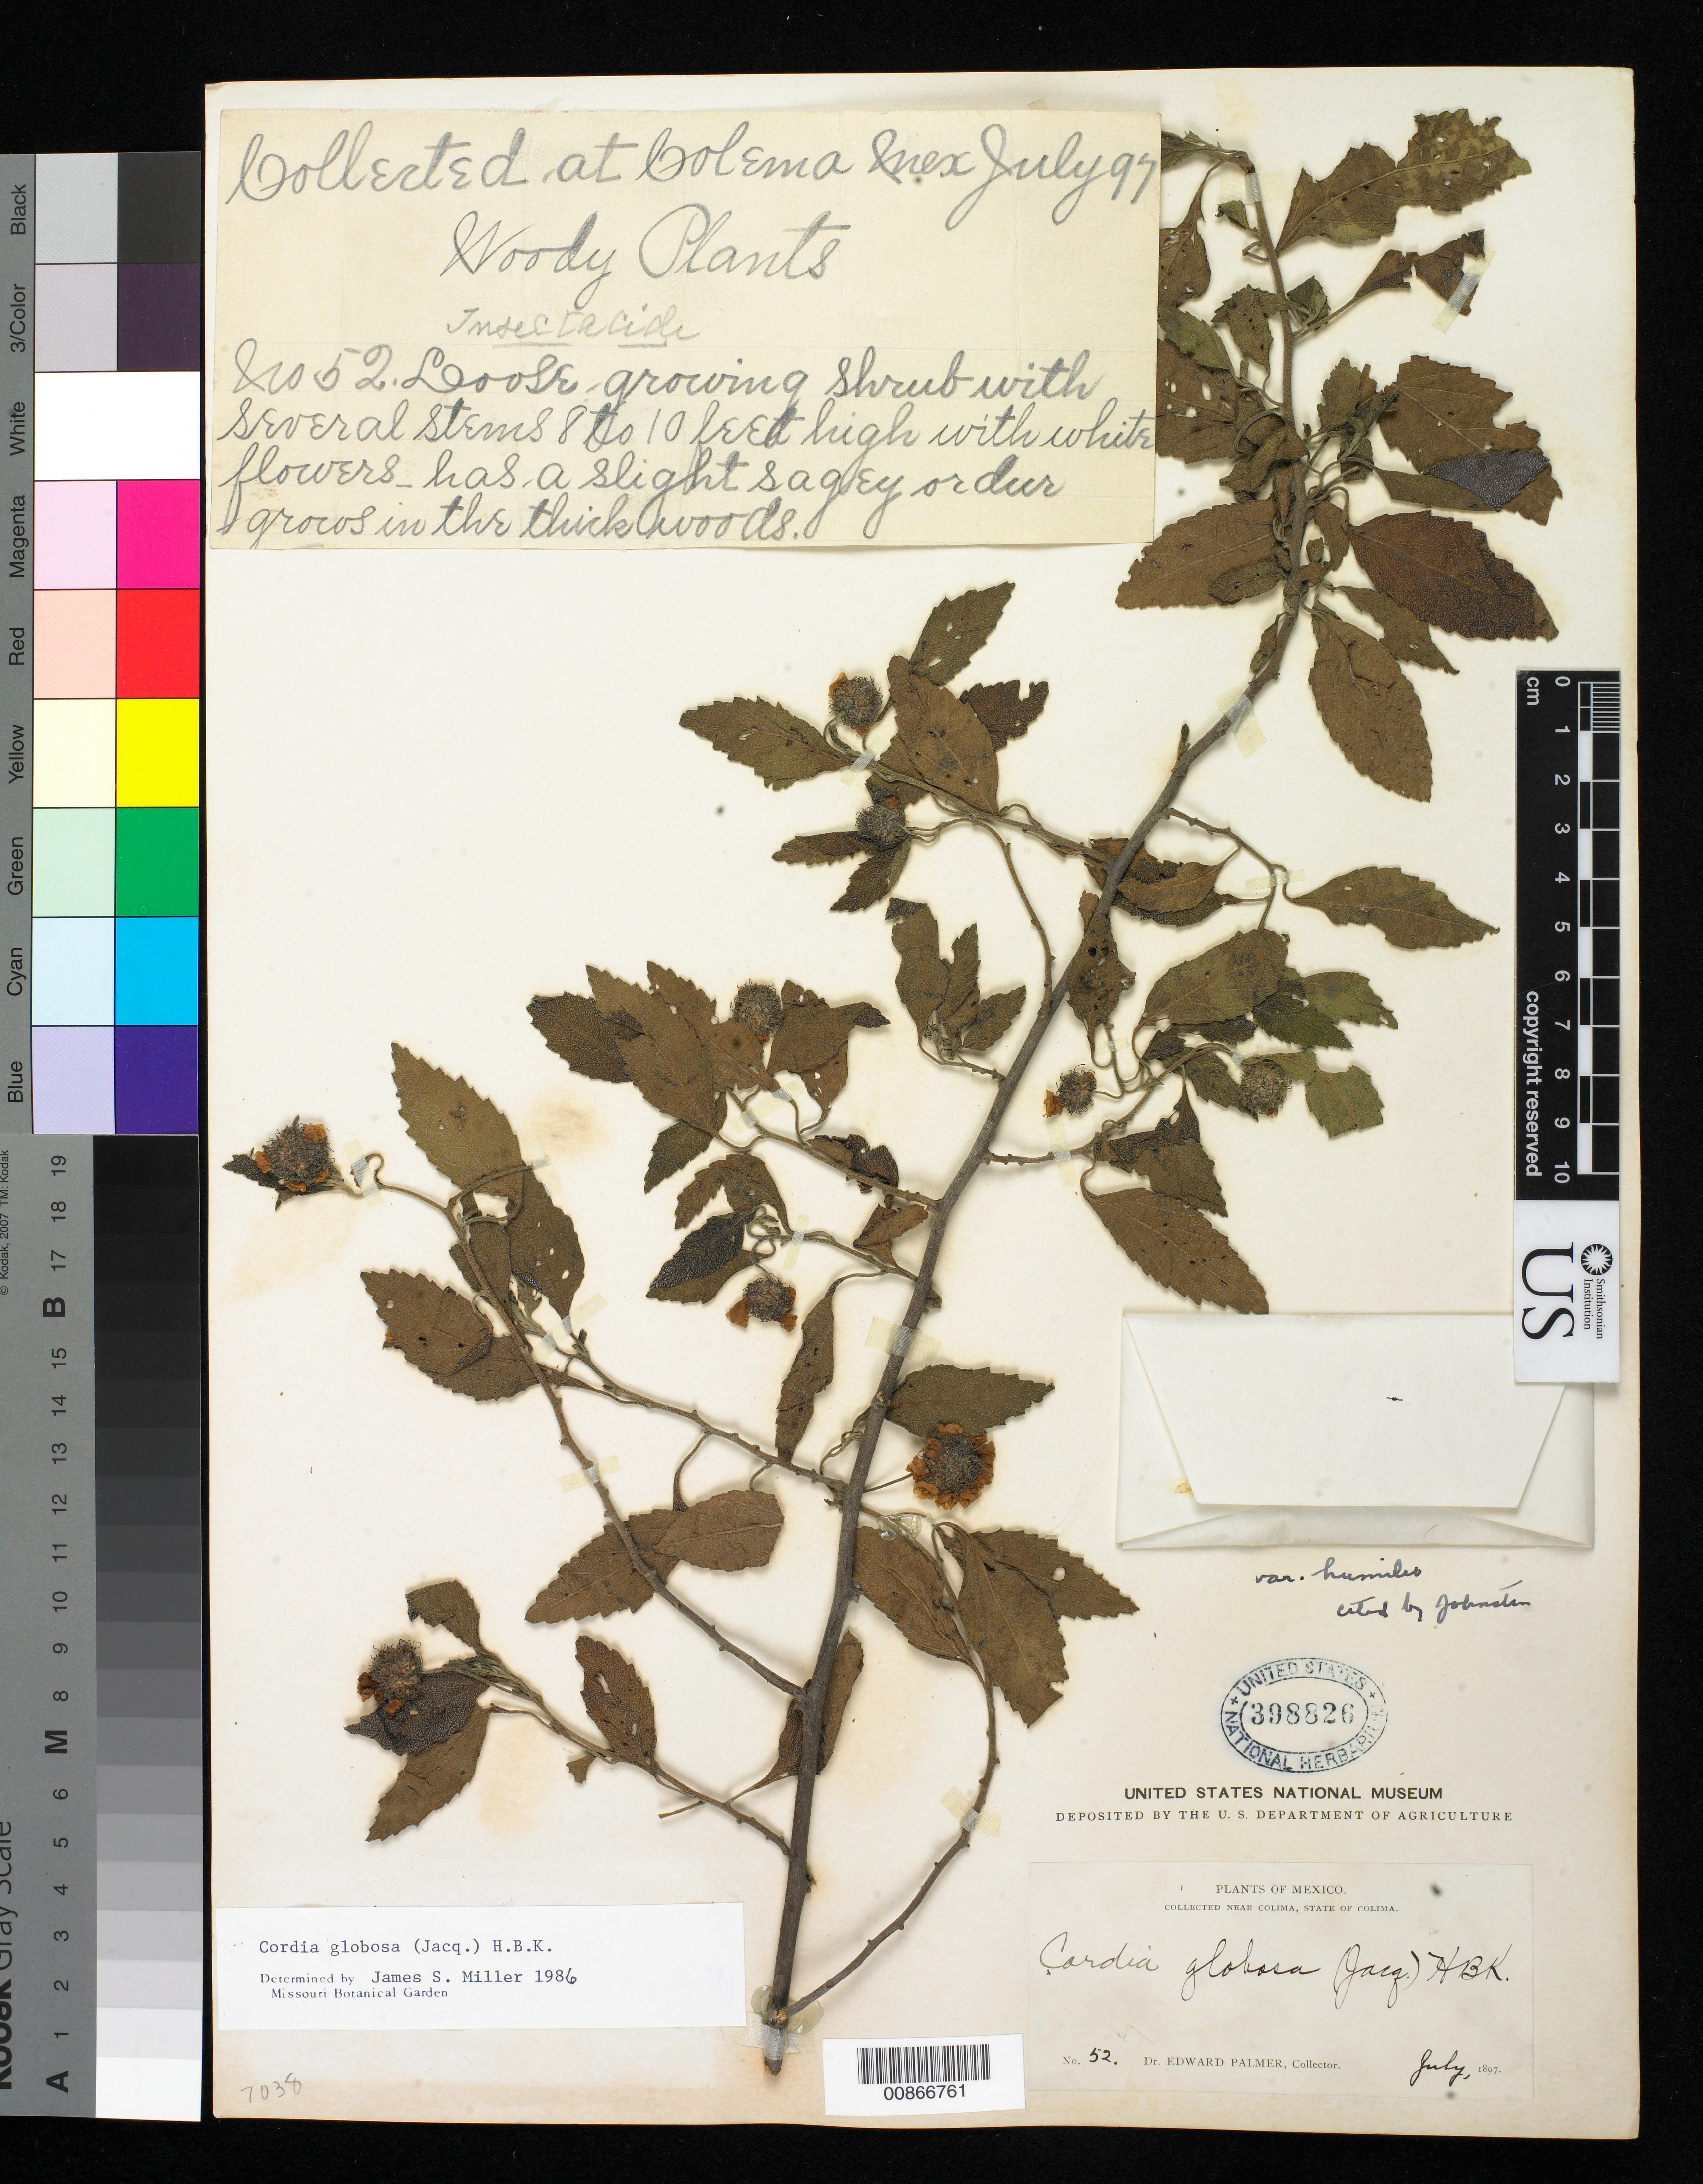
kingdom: Plantae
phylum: Tracheophyta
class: Magnoliopsida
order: Boraginales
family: Cordiaceae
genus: Varronia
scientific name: Varronia globosa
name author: Jacq.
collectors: E. Palmer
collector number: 52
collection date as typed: Jul 1897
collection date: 1897-07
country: Mexico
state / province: Colima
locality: Near Colima, Colima.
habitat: Grows in the thick woods.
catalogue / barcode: US 398826